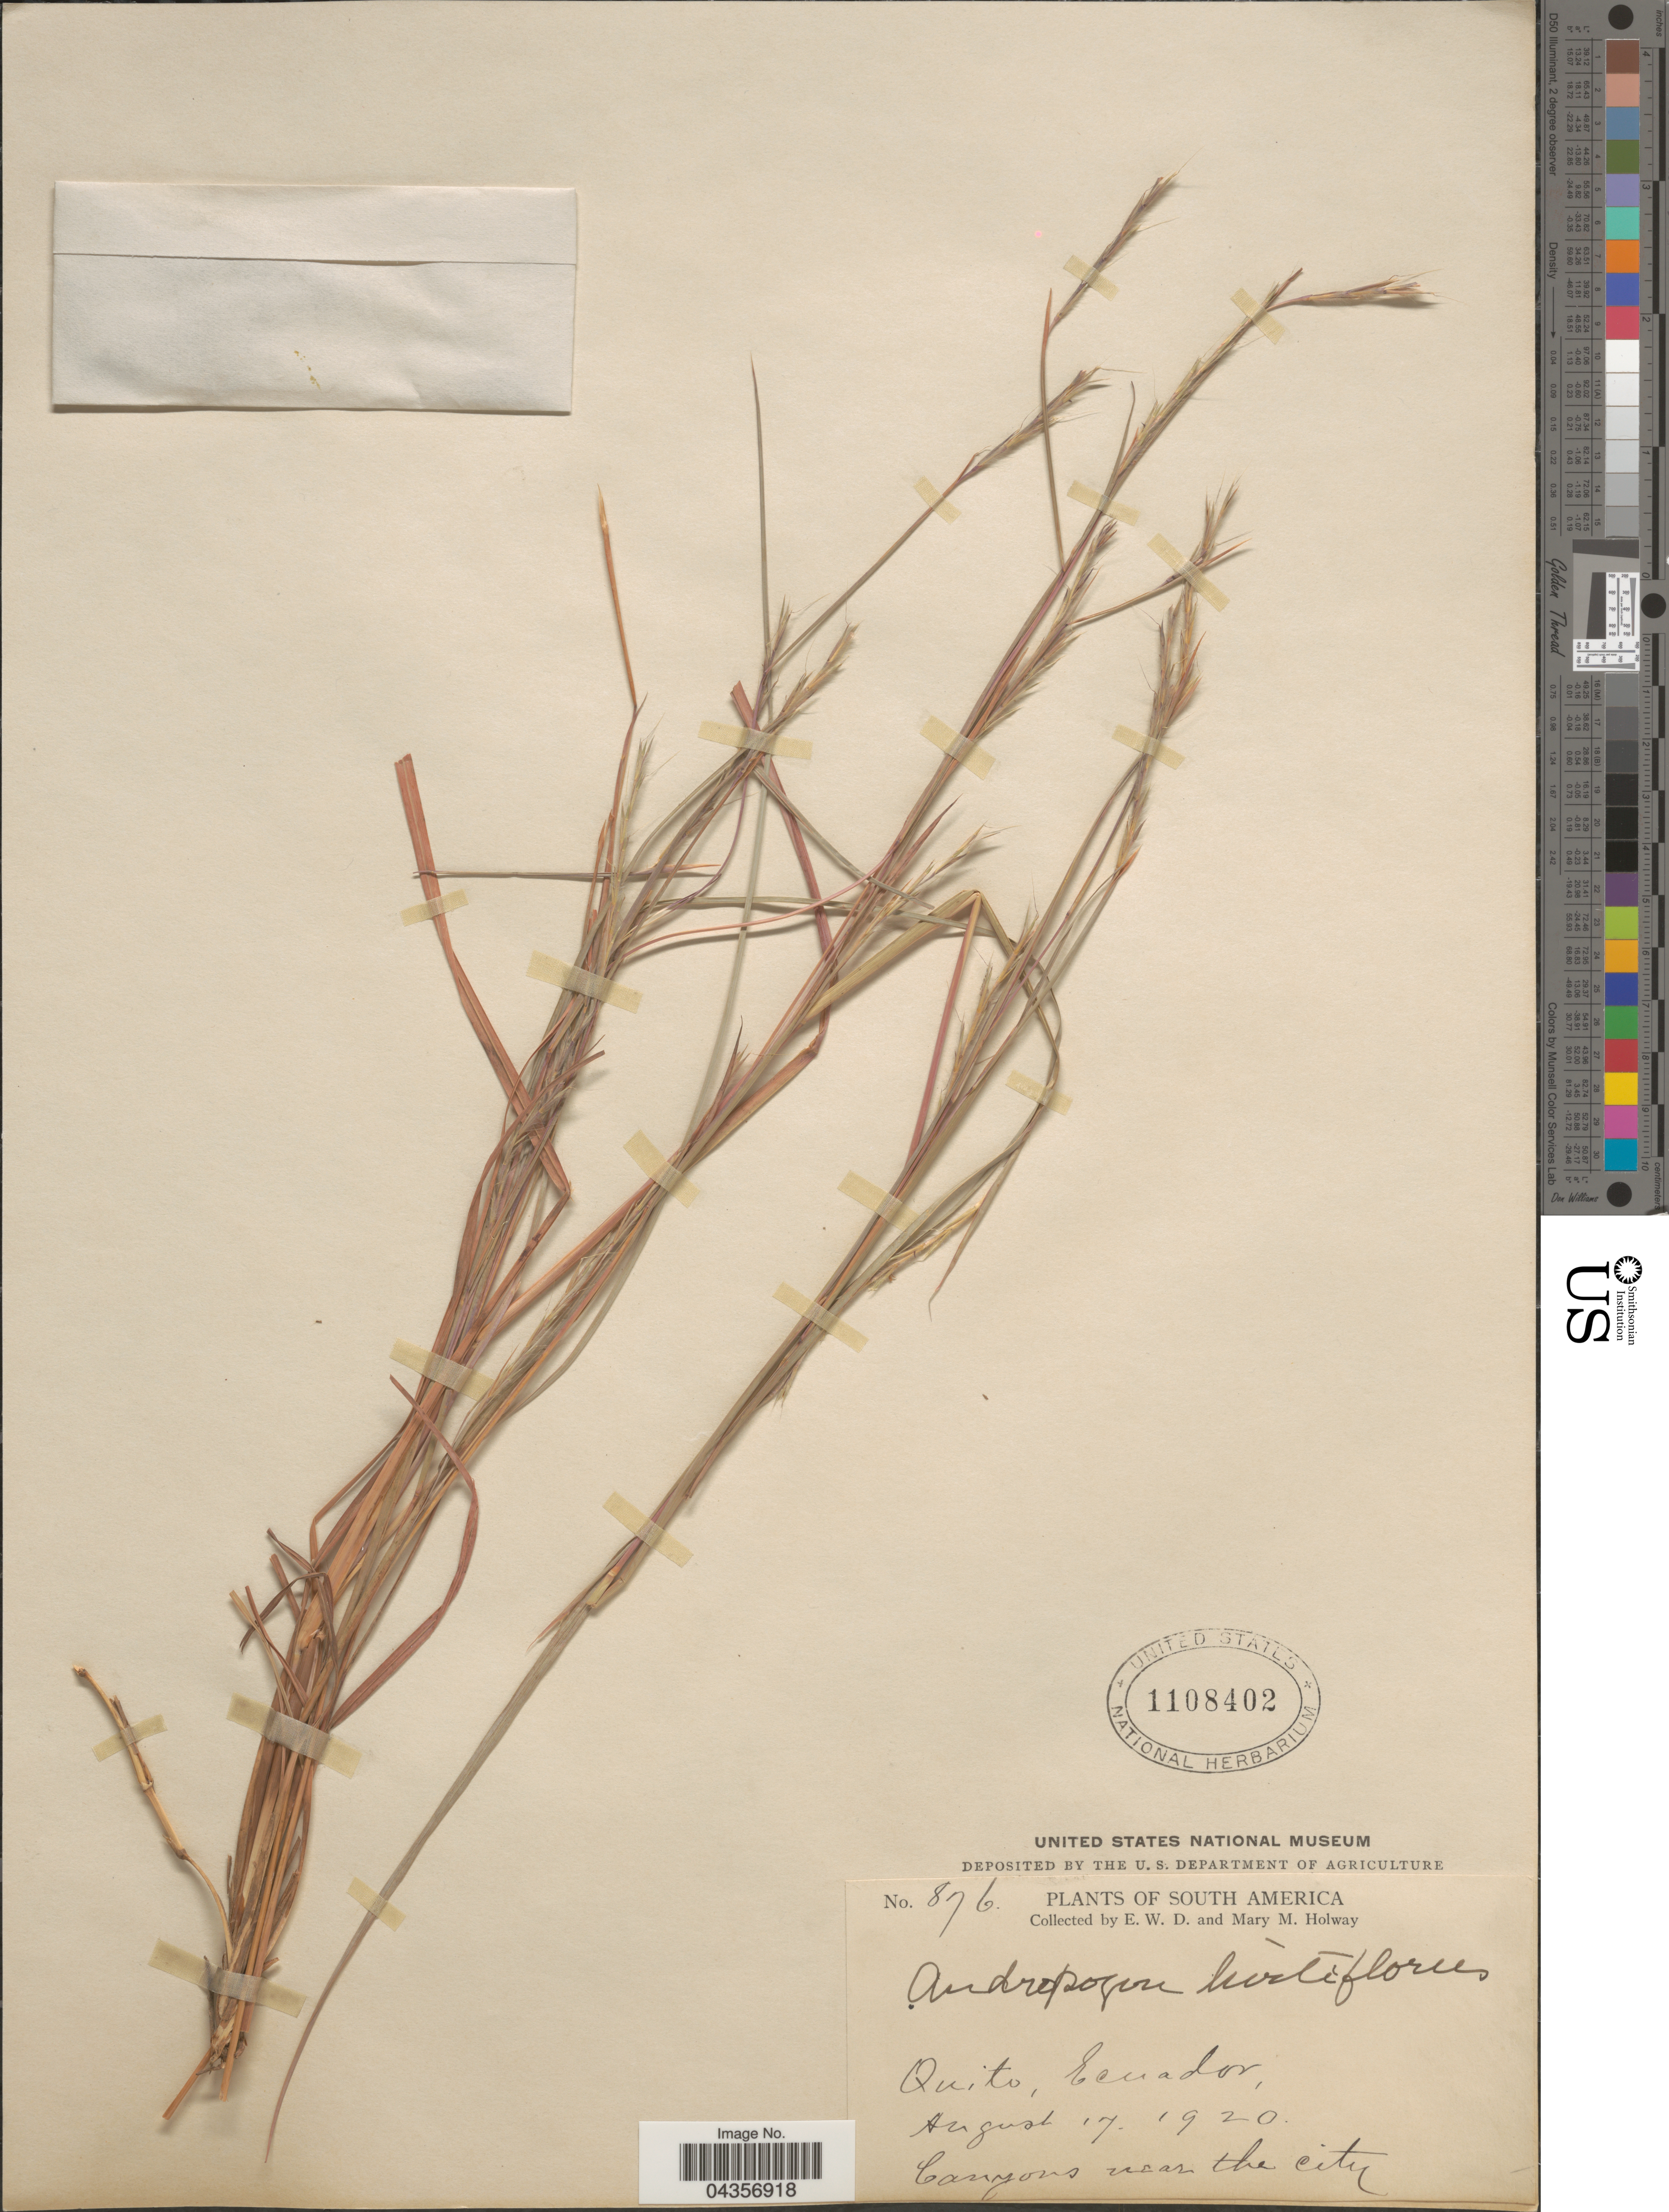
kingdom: Plantae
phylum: Tracheophyta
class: Liliopsida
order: Poales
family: Poaceae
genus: Schizachyrium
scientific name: Schizachyrium sanguineum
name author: (Retz.) Alston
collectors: E. W. D. Holway & M. M. Holway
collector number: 876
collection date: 1920-08-17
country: Ecuador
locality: Quito. Canyons near the city.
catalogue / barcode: US 1108402